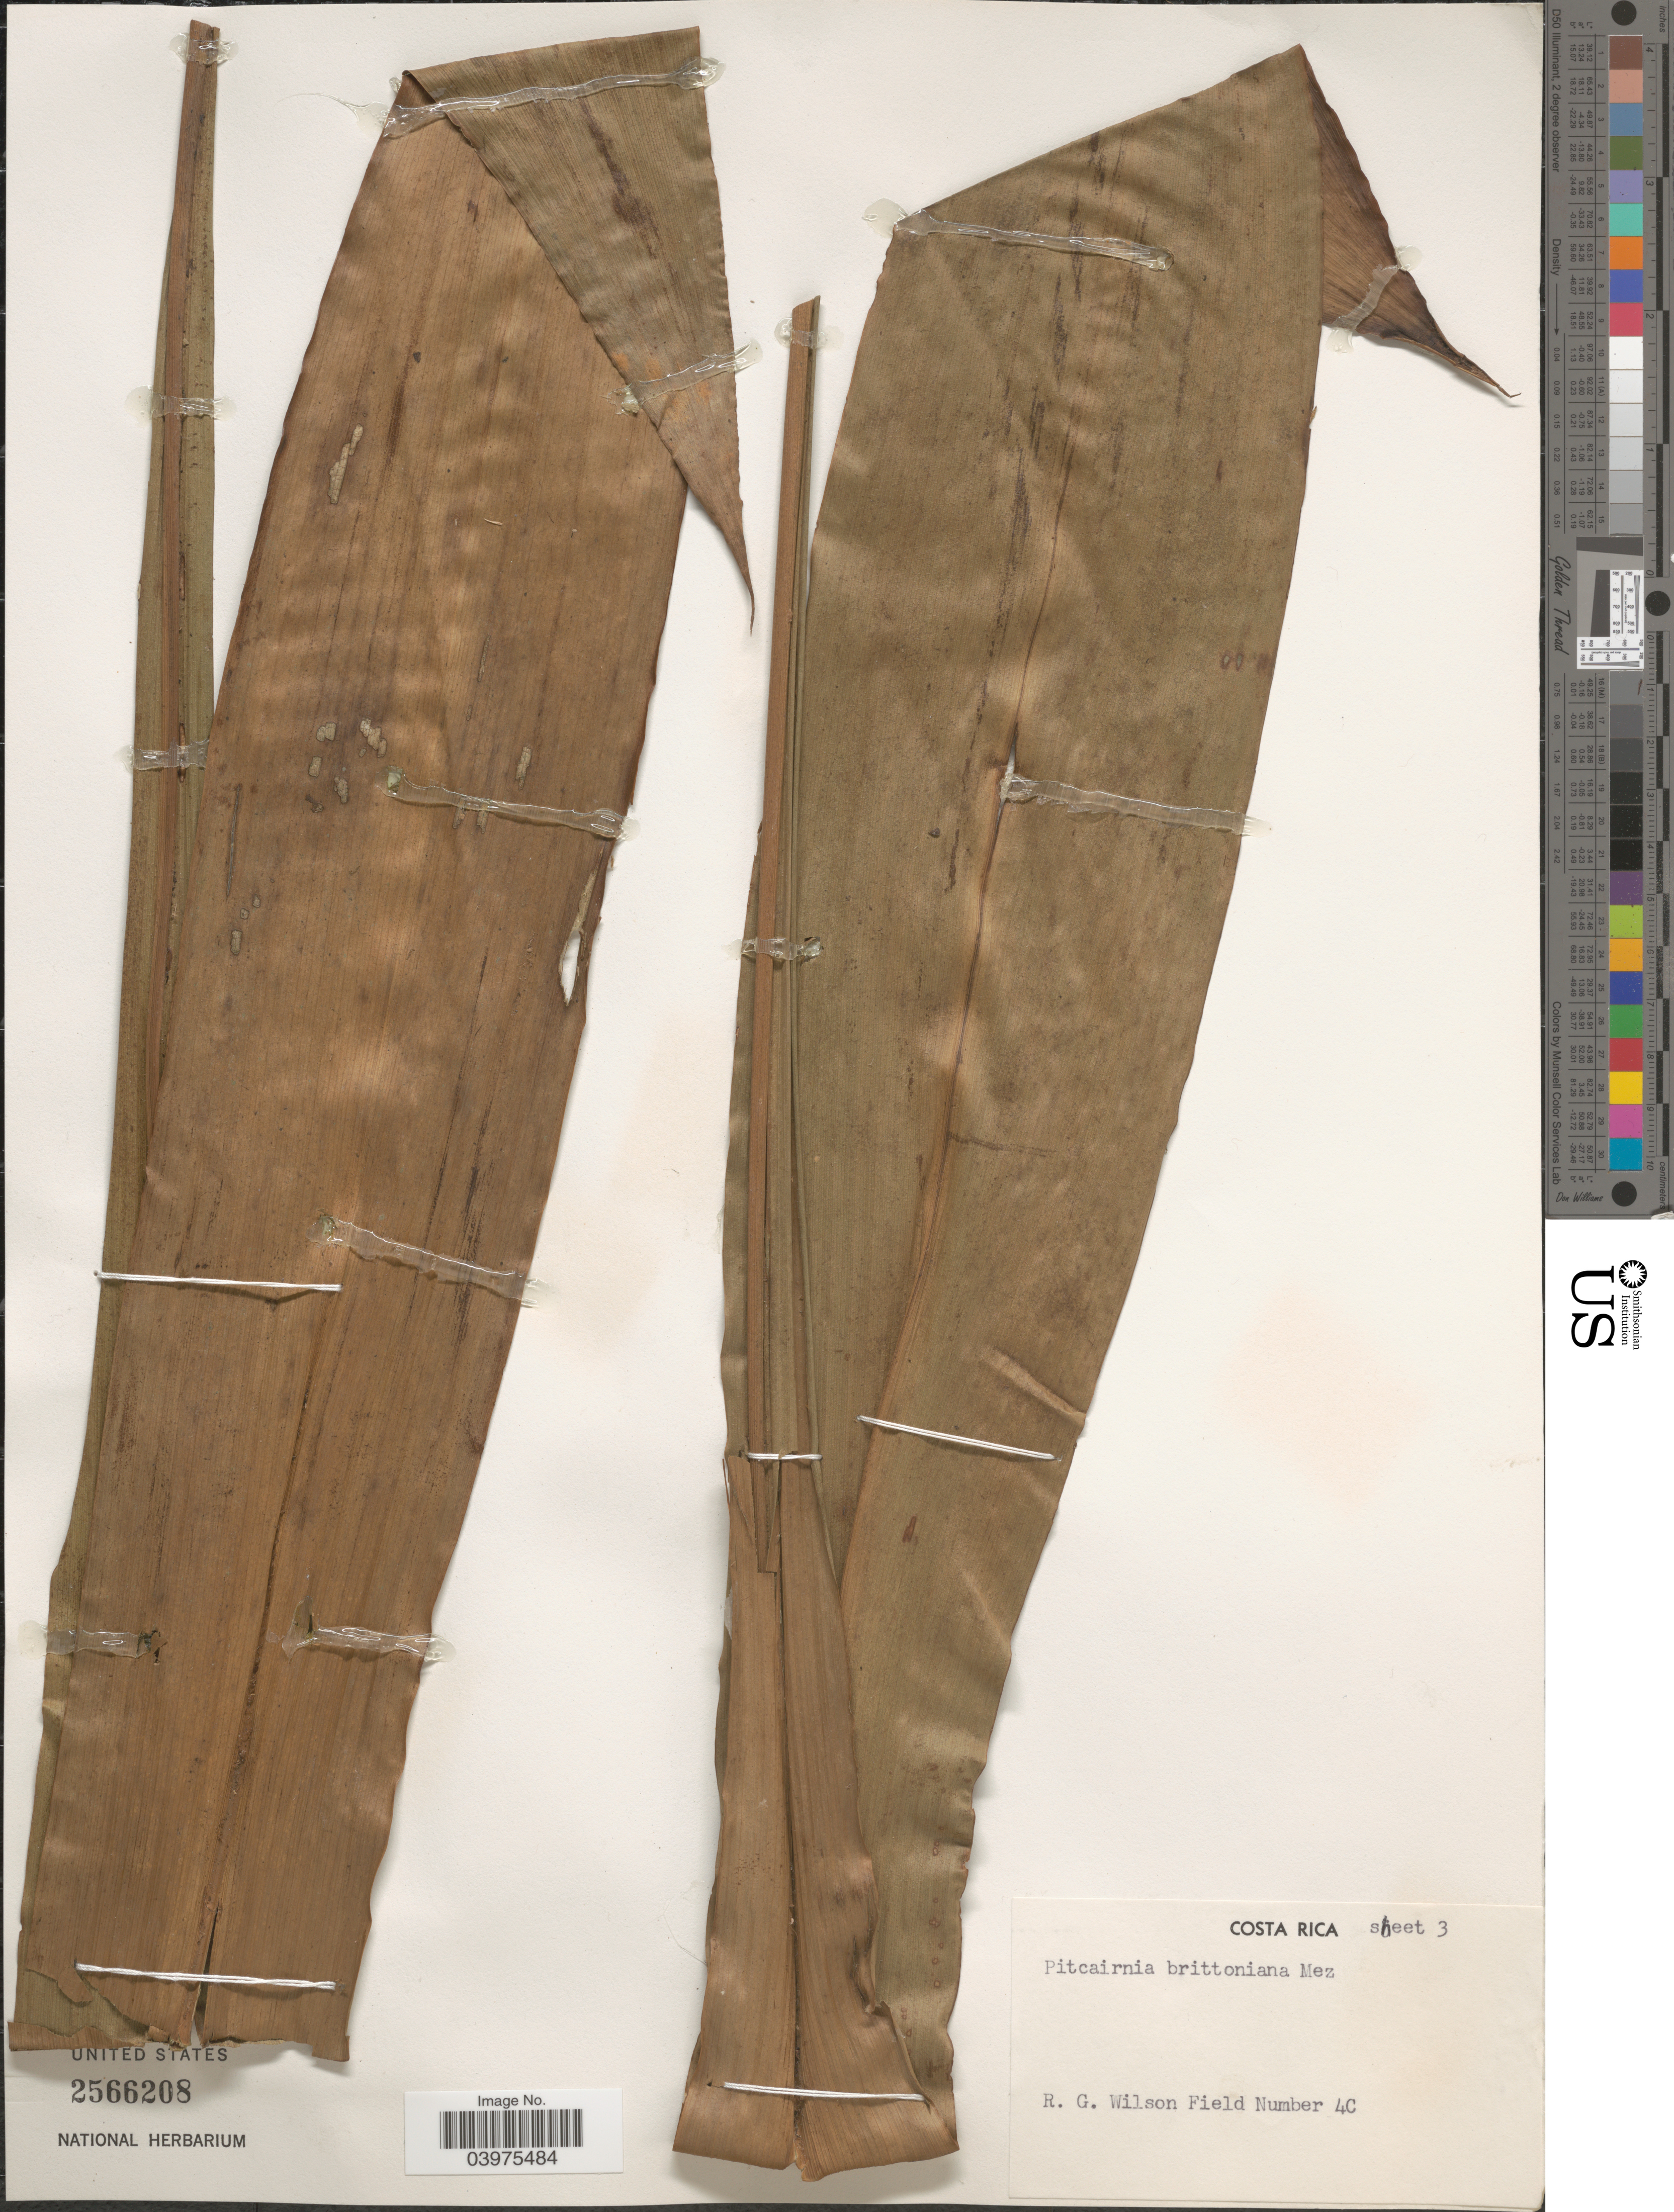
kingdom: Plantae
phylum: Tracheophyta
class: Liliopsida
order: Poales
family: Bromeliaceae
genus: Pitcairnia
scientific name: Pitcairnia brittoniana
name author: Mez in A. DC.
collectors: R. G. Wilson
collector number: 4C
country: Costa Rica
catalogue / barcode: US 2566208